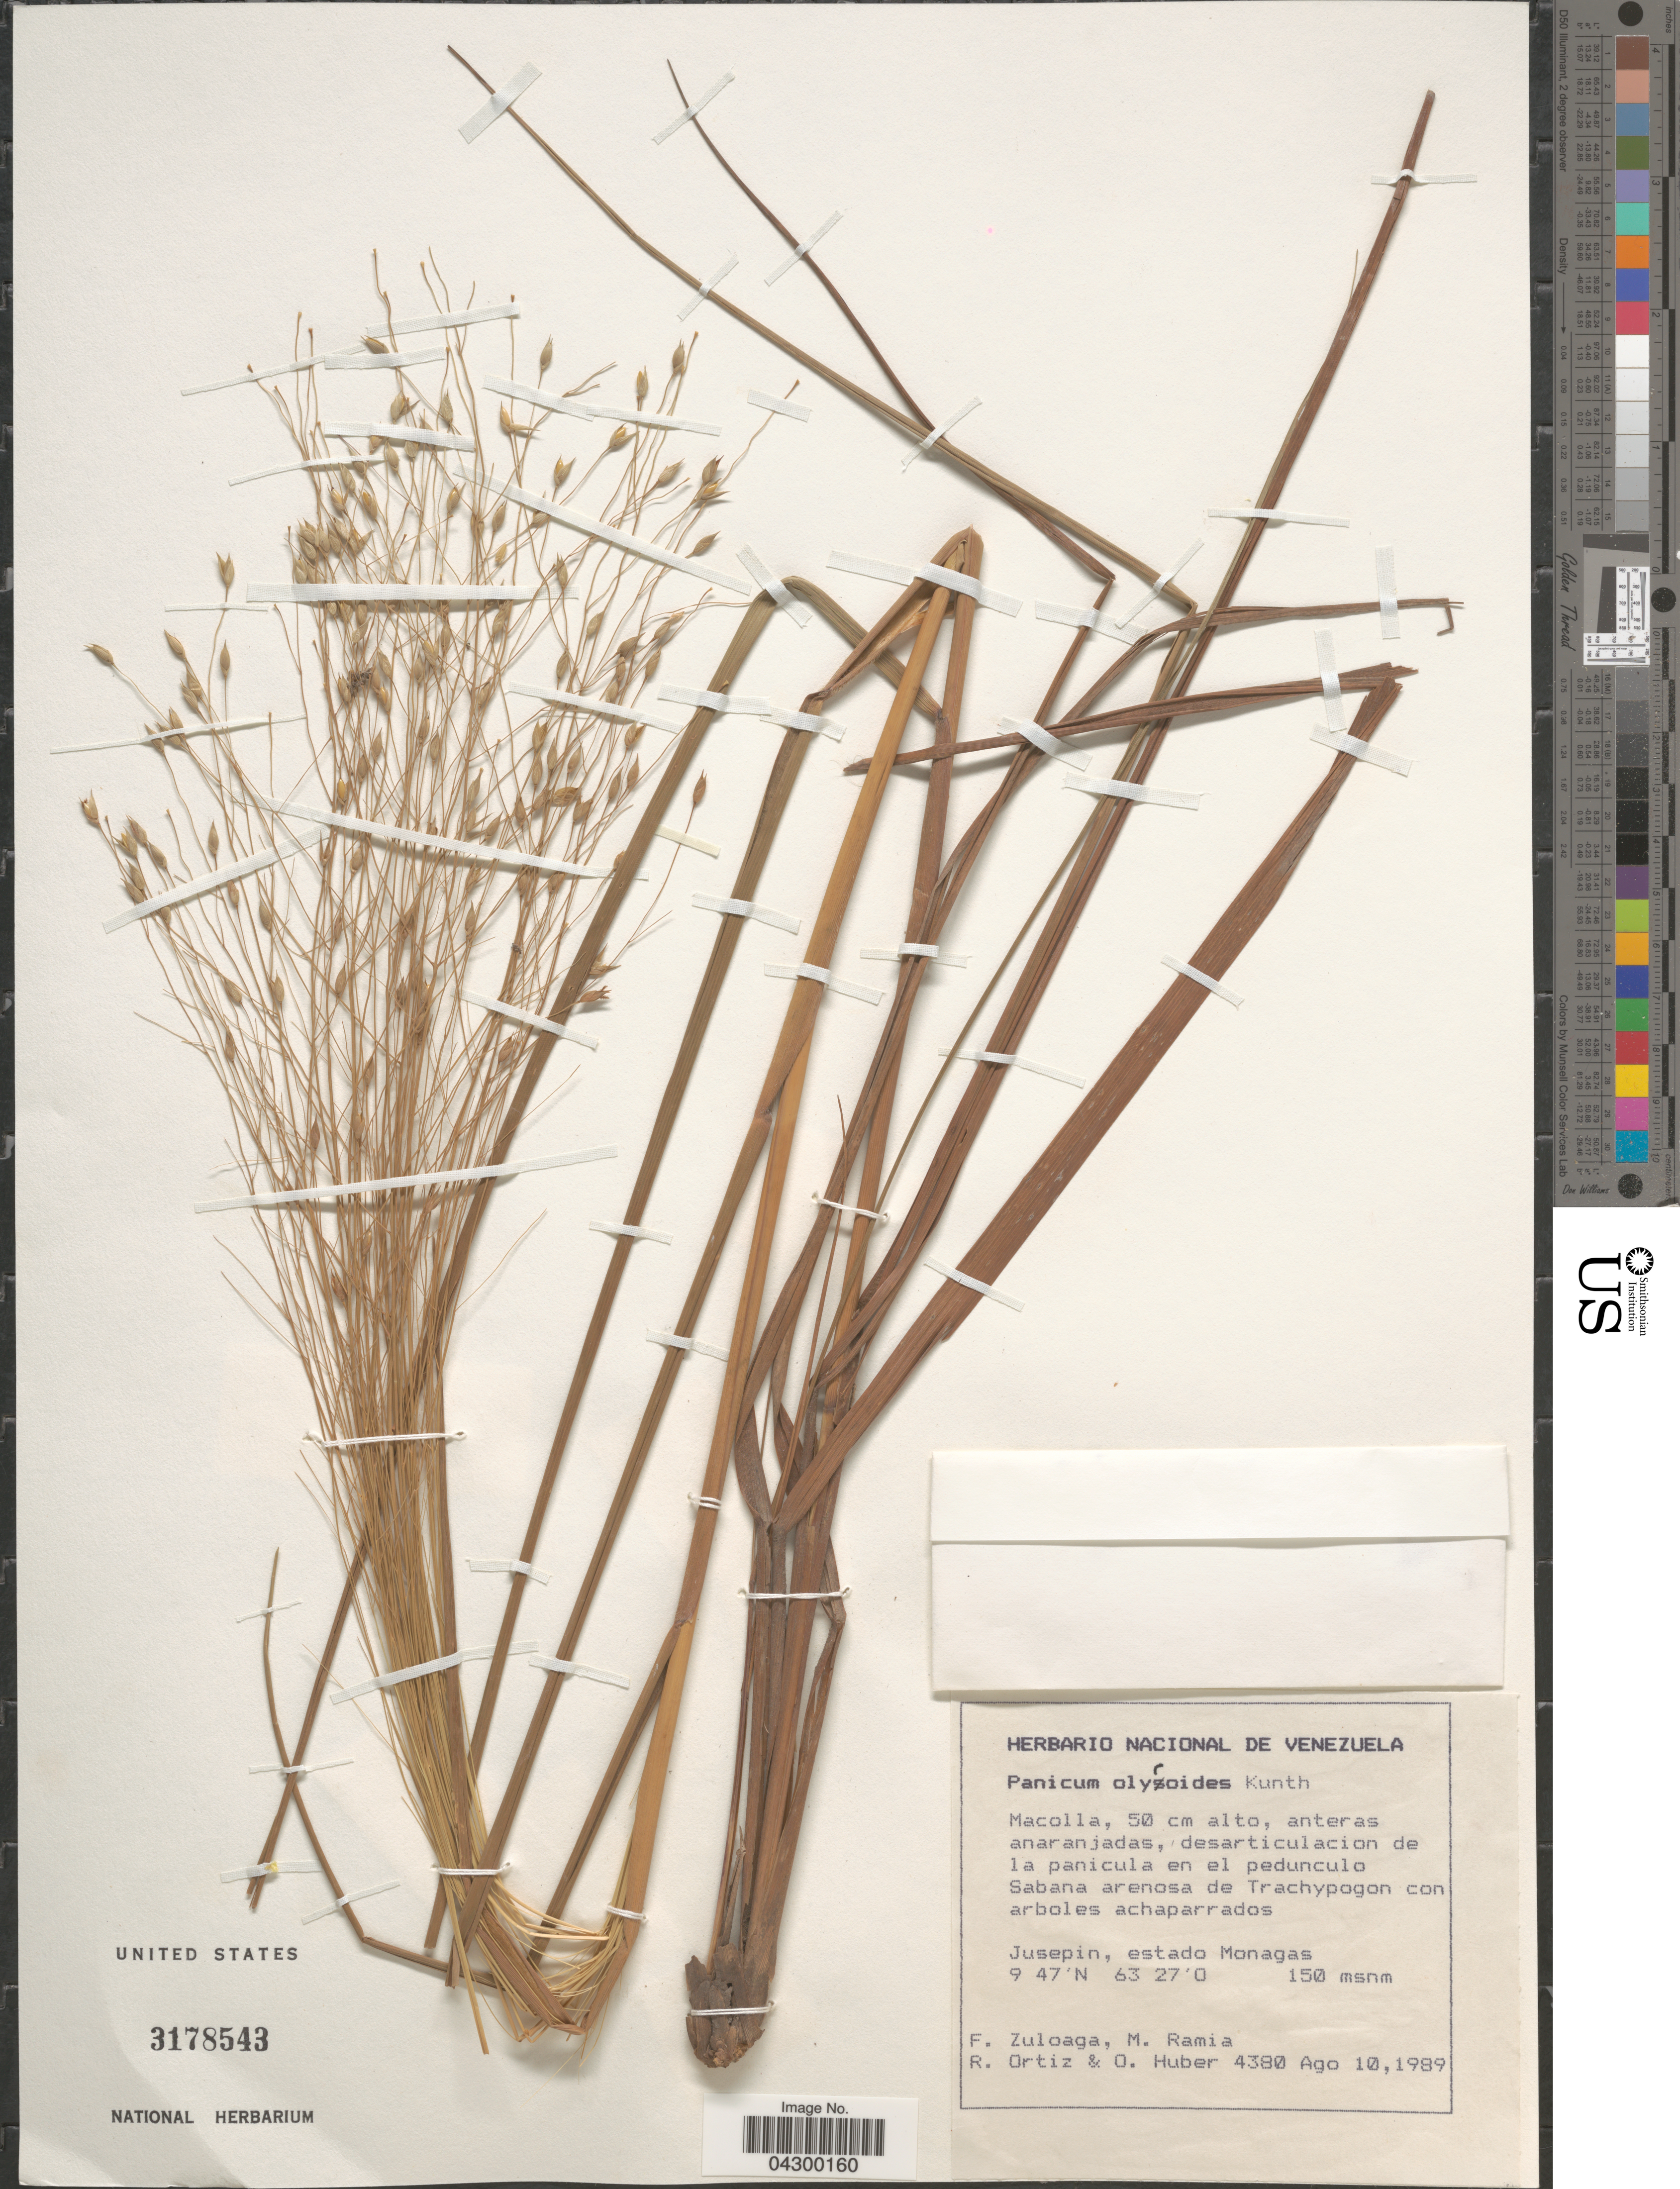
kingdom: Plantae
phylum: Tracheophyta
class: Liliopsida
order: Poales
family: Poaceae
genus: Panicum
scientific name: Panicum olyroides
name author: Kunth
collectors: F. Zuloaga, M. Ramia, R. Ortiz & O. Huber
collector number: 4380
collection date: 1989-08-10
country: Venezuela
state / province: Monagas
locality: Jusepin.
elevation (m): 150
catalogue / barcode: US 3178543